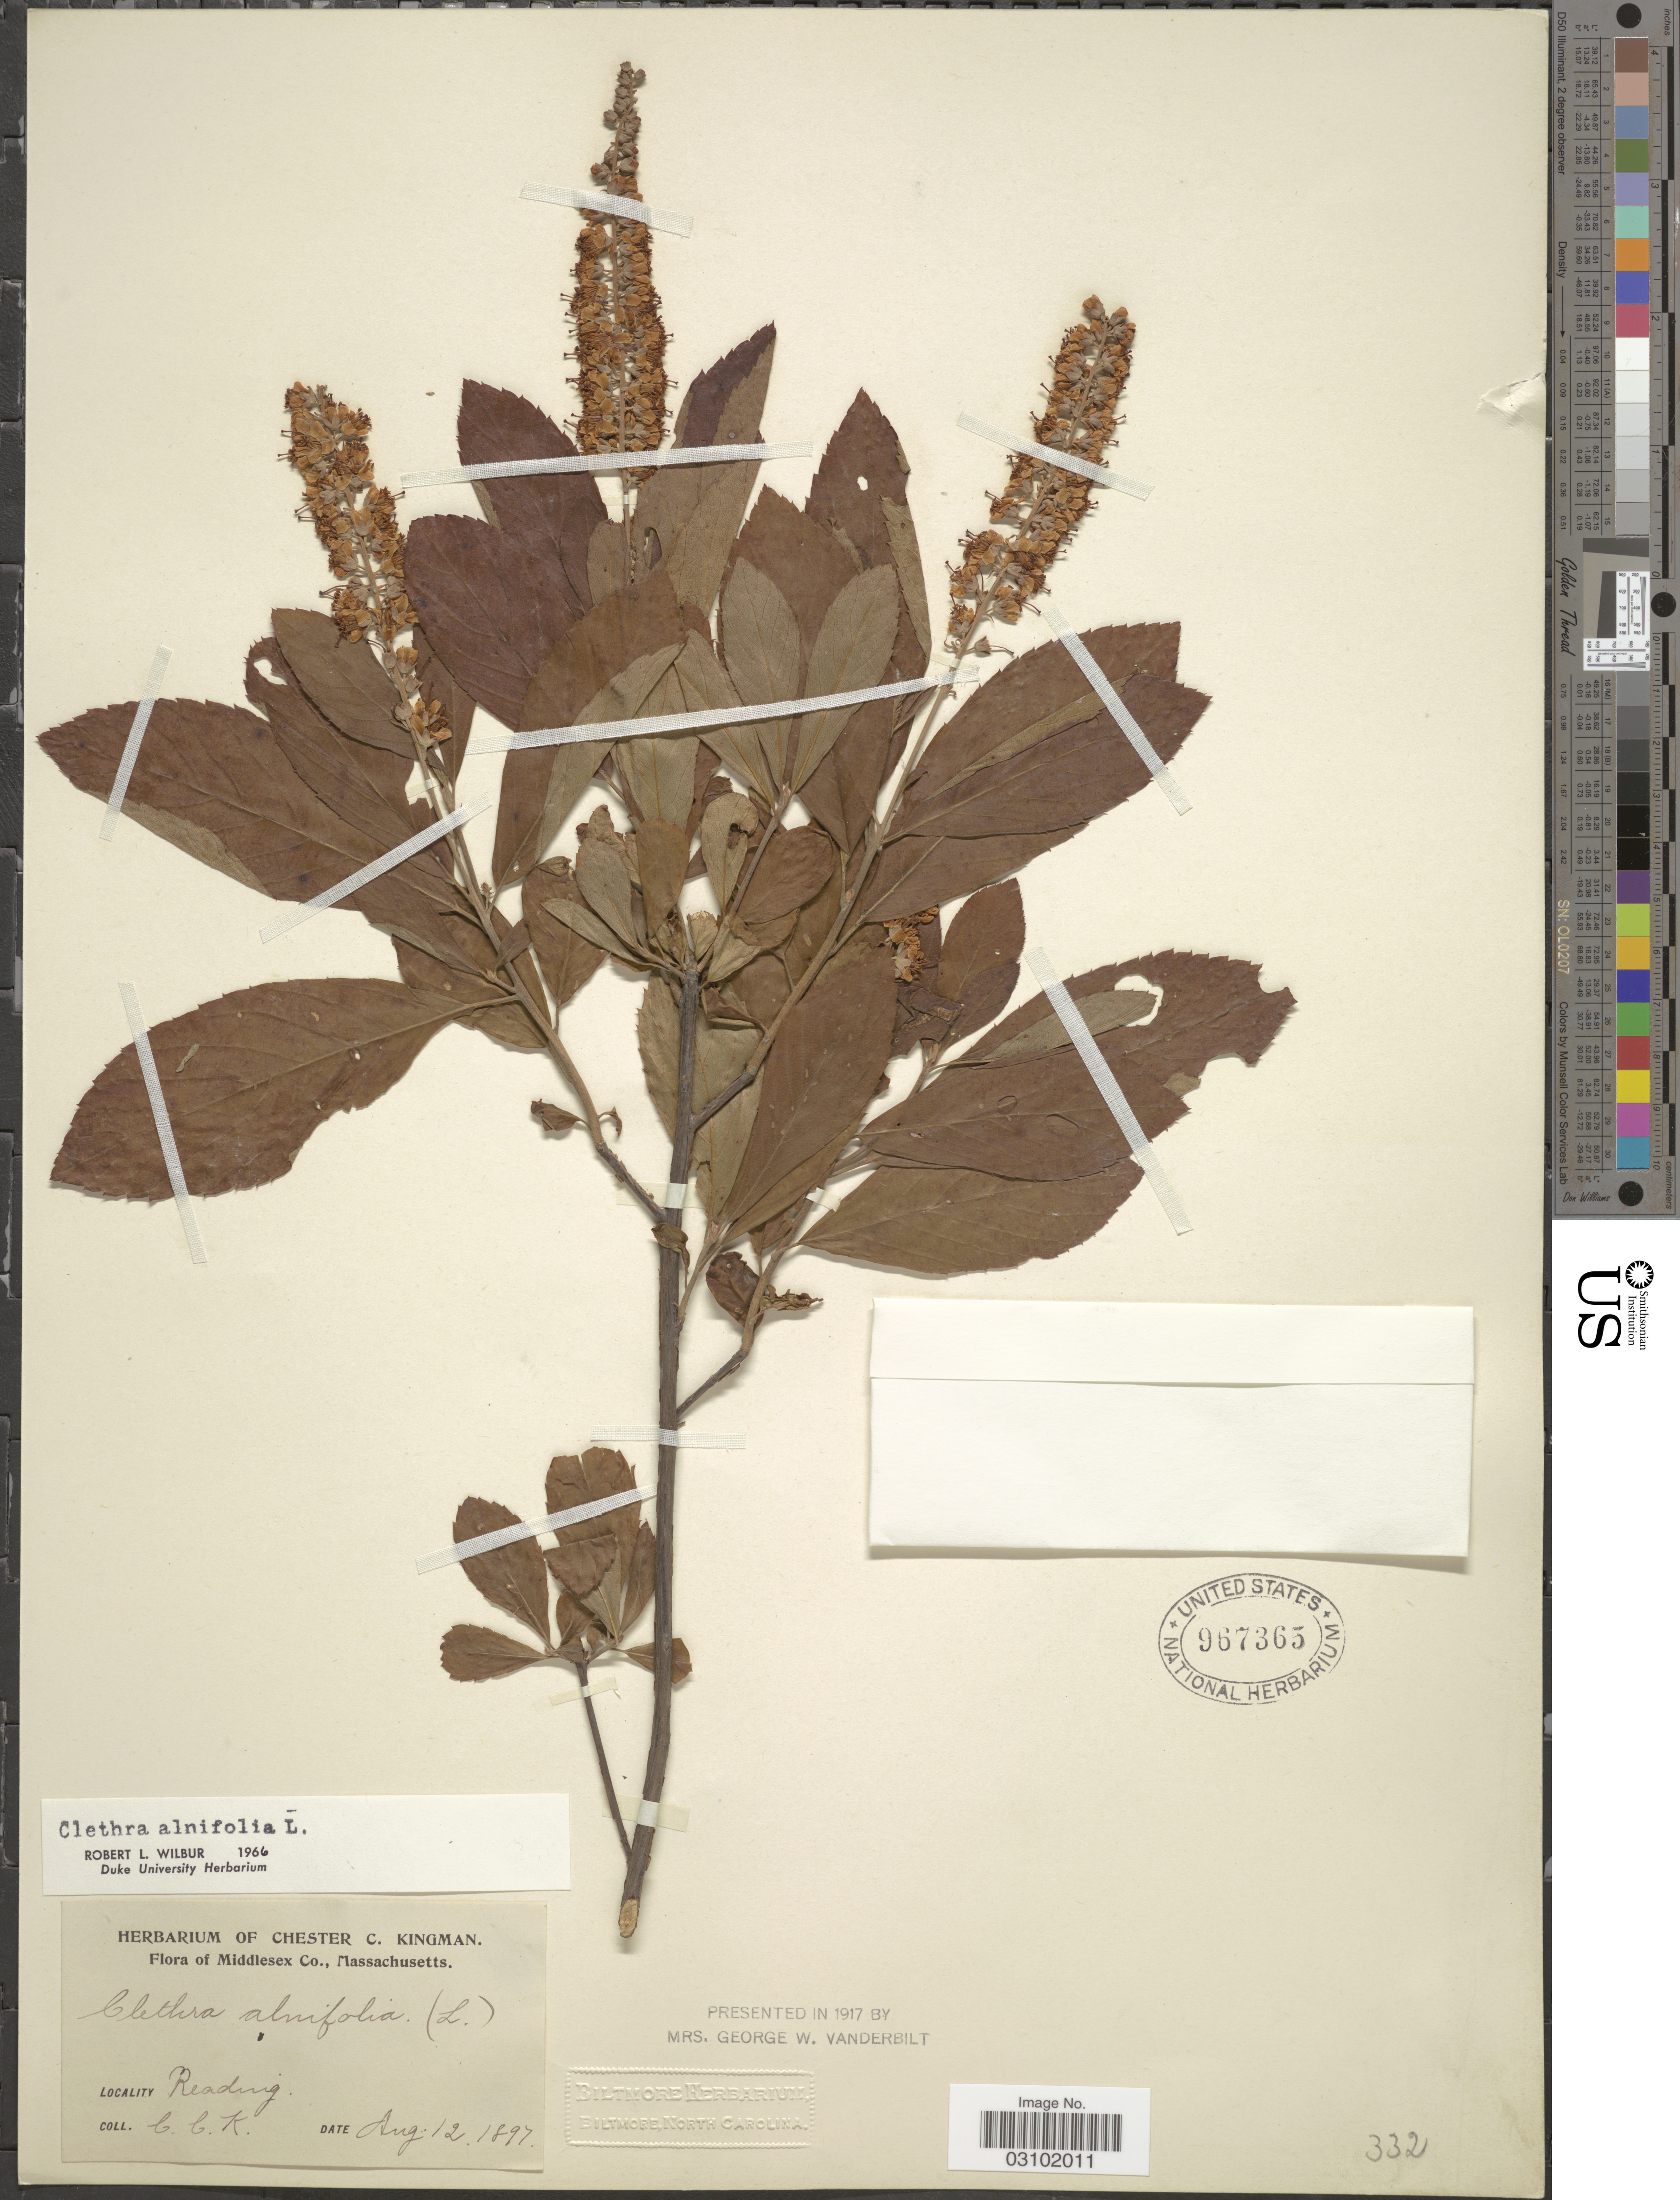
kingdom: Plantae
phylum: Tracheophyta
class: Magnoliopsida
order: Ericales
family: Clethraceae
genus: Clethra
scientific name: Clethra alnifolia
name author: L.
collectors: C. Kingman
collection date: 1897-08-12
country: United States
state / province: Massachusetts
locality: Middlesex Co. Reading.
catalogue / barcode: US 967365